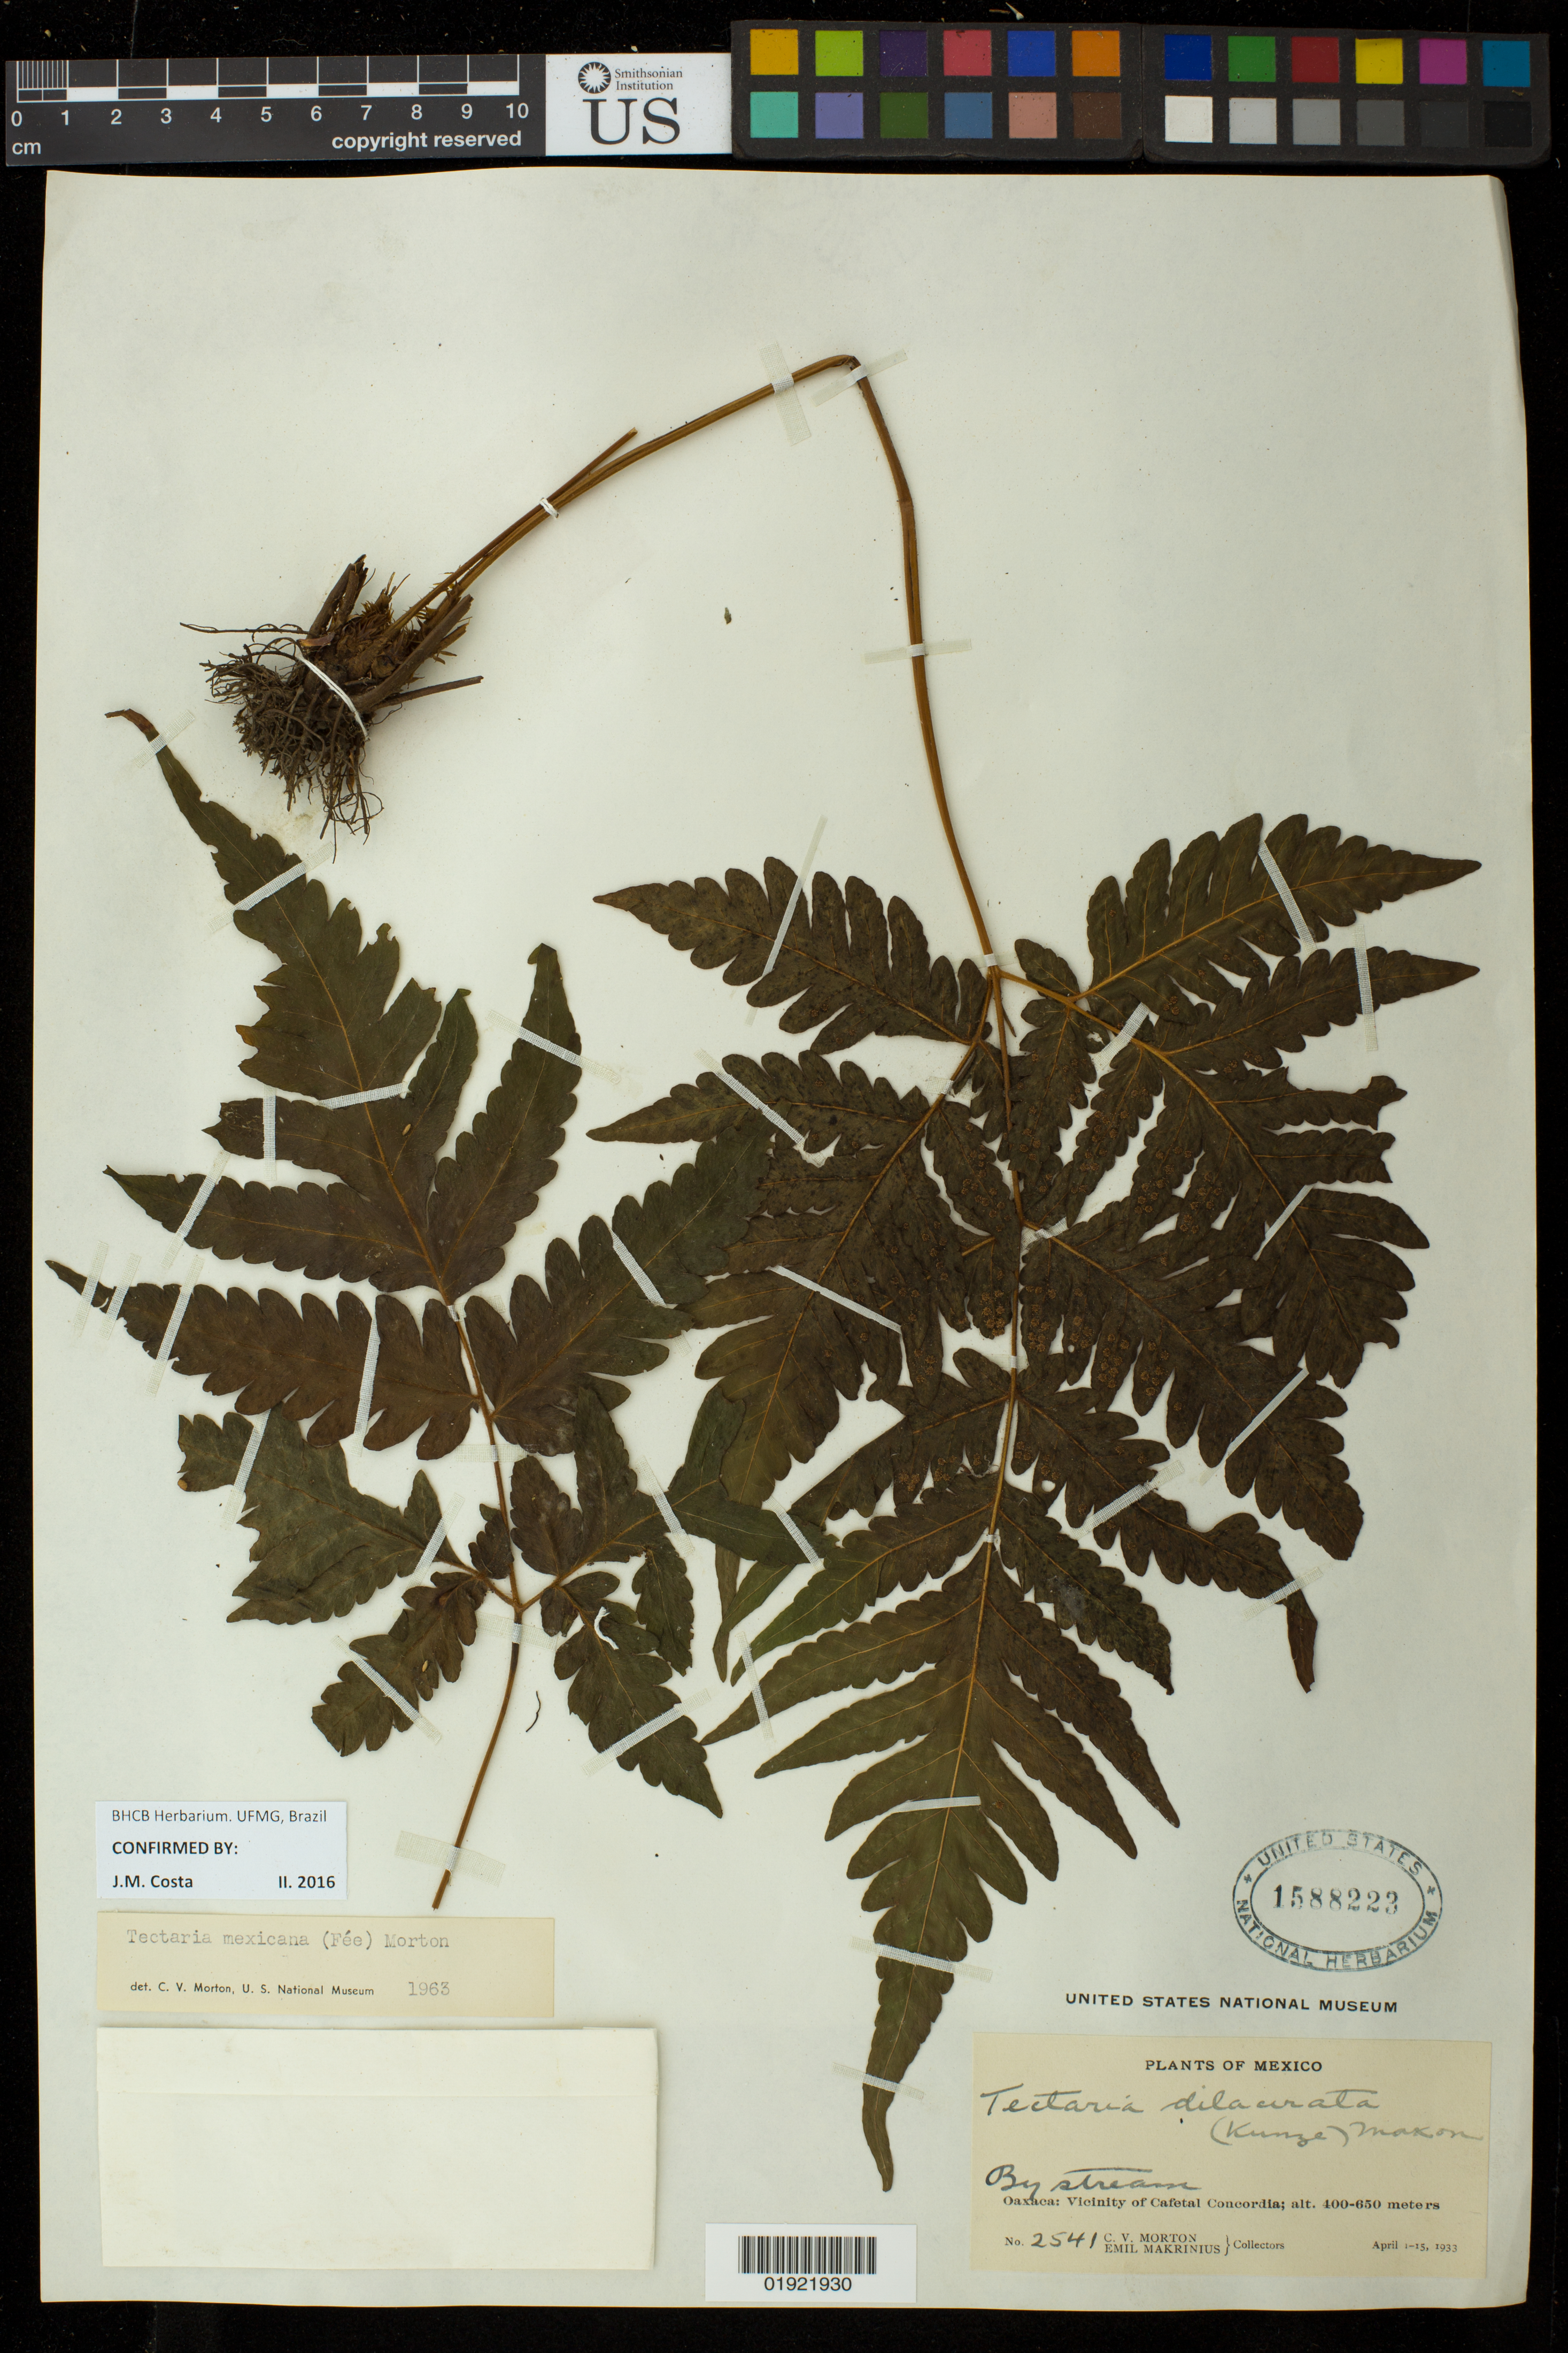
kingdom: Plantae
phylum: Tracheophyta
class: Polypodiopsida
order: Polypodiales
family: Tectariaceae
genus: Tectaria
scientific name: Tectaria mexicana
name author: (Fée) C.V. Morton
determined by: Costa, J. M.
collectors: C. V. Morton & E. Makrinius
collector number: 2541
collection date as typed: April 1-15, 1933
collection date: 1933-04-01/1933-04-15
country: Mexico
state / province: Oaxaca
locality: Vicinity of Cafetal Concordia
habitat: by stream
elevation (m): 400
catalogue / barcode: US 1588223